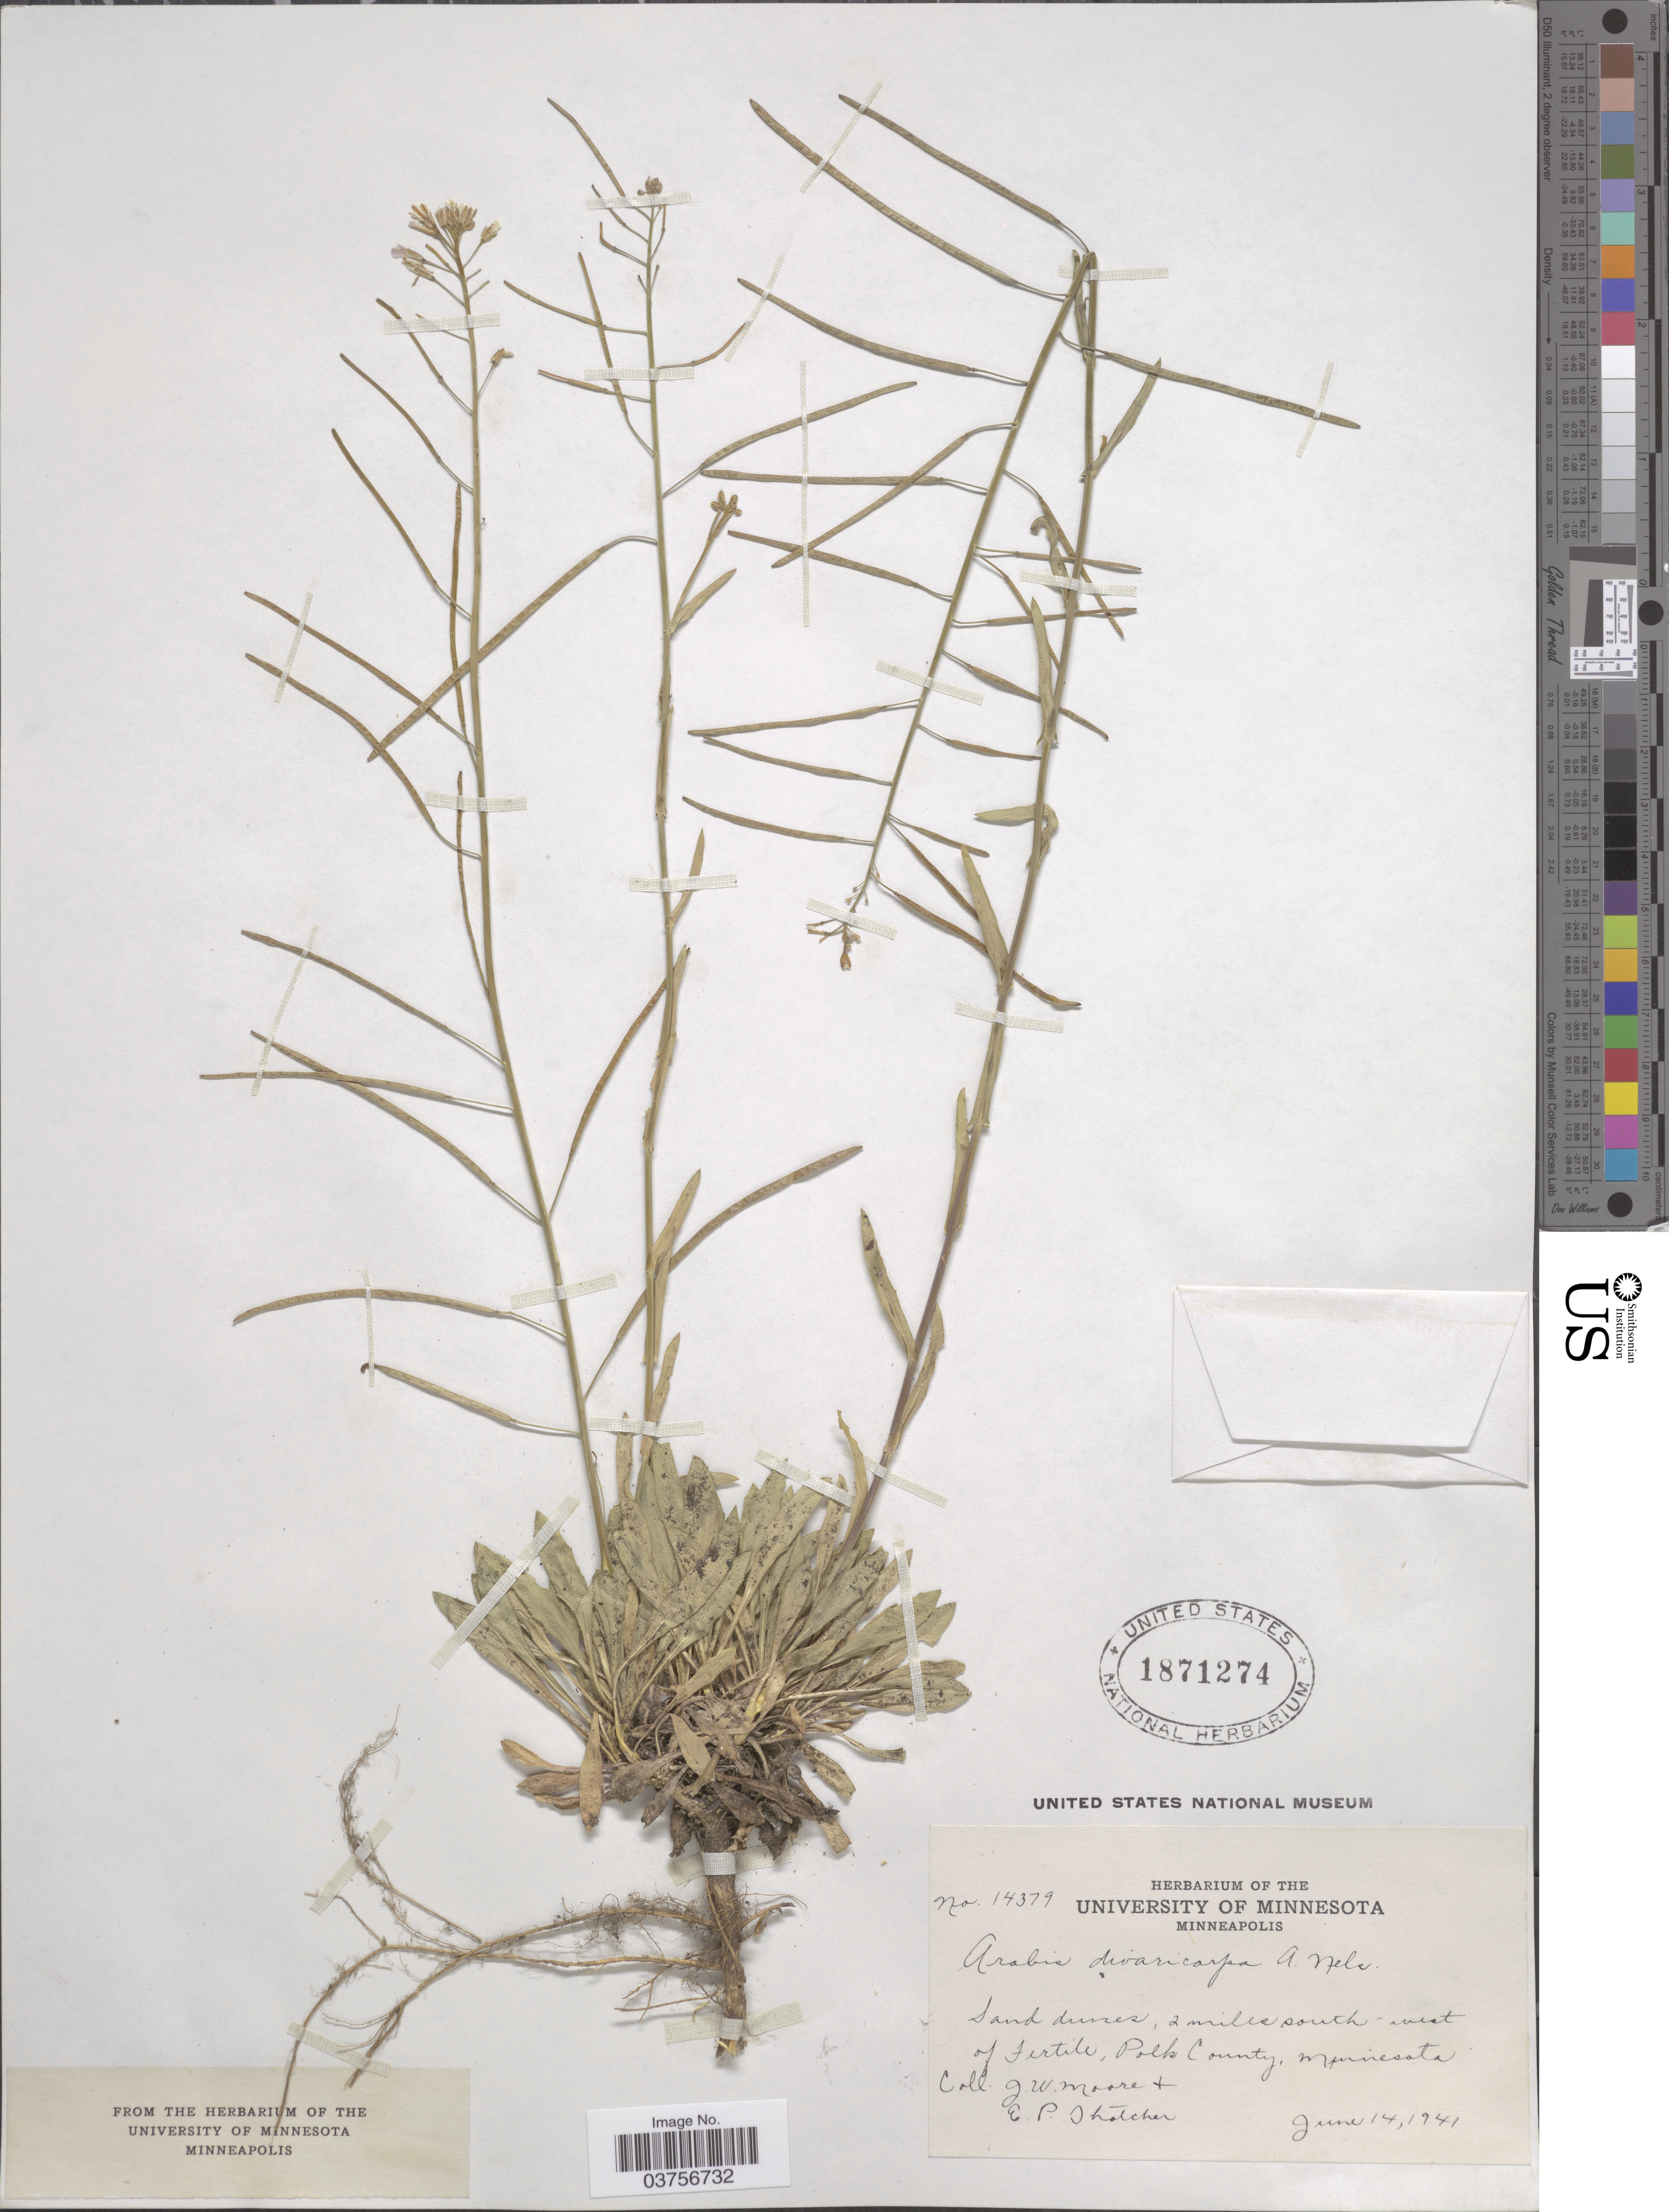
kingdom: Plantae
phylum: Tracheophyta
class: Magnoliopsida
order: Brassicales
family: Brassicaceae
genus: Arabis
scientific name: Arabis divaricarpa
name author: A. Nelson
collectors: J. Moore & E. Thatcher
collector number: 14379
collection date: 1941-06-14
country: United States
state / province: Minnesota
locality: Sand dunes, 2 miles south-west of Fertile, Polk County.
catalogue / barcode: US 1871274